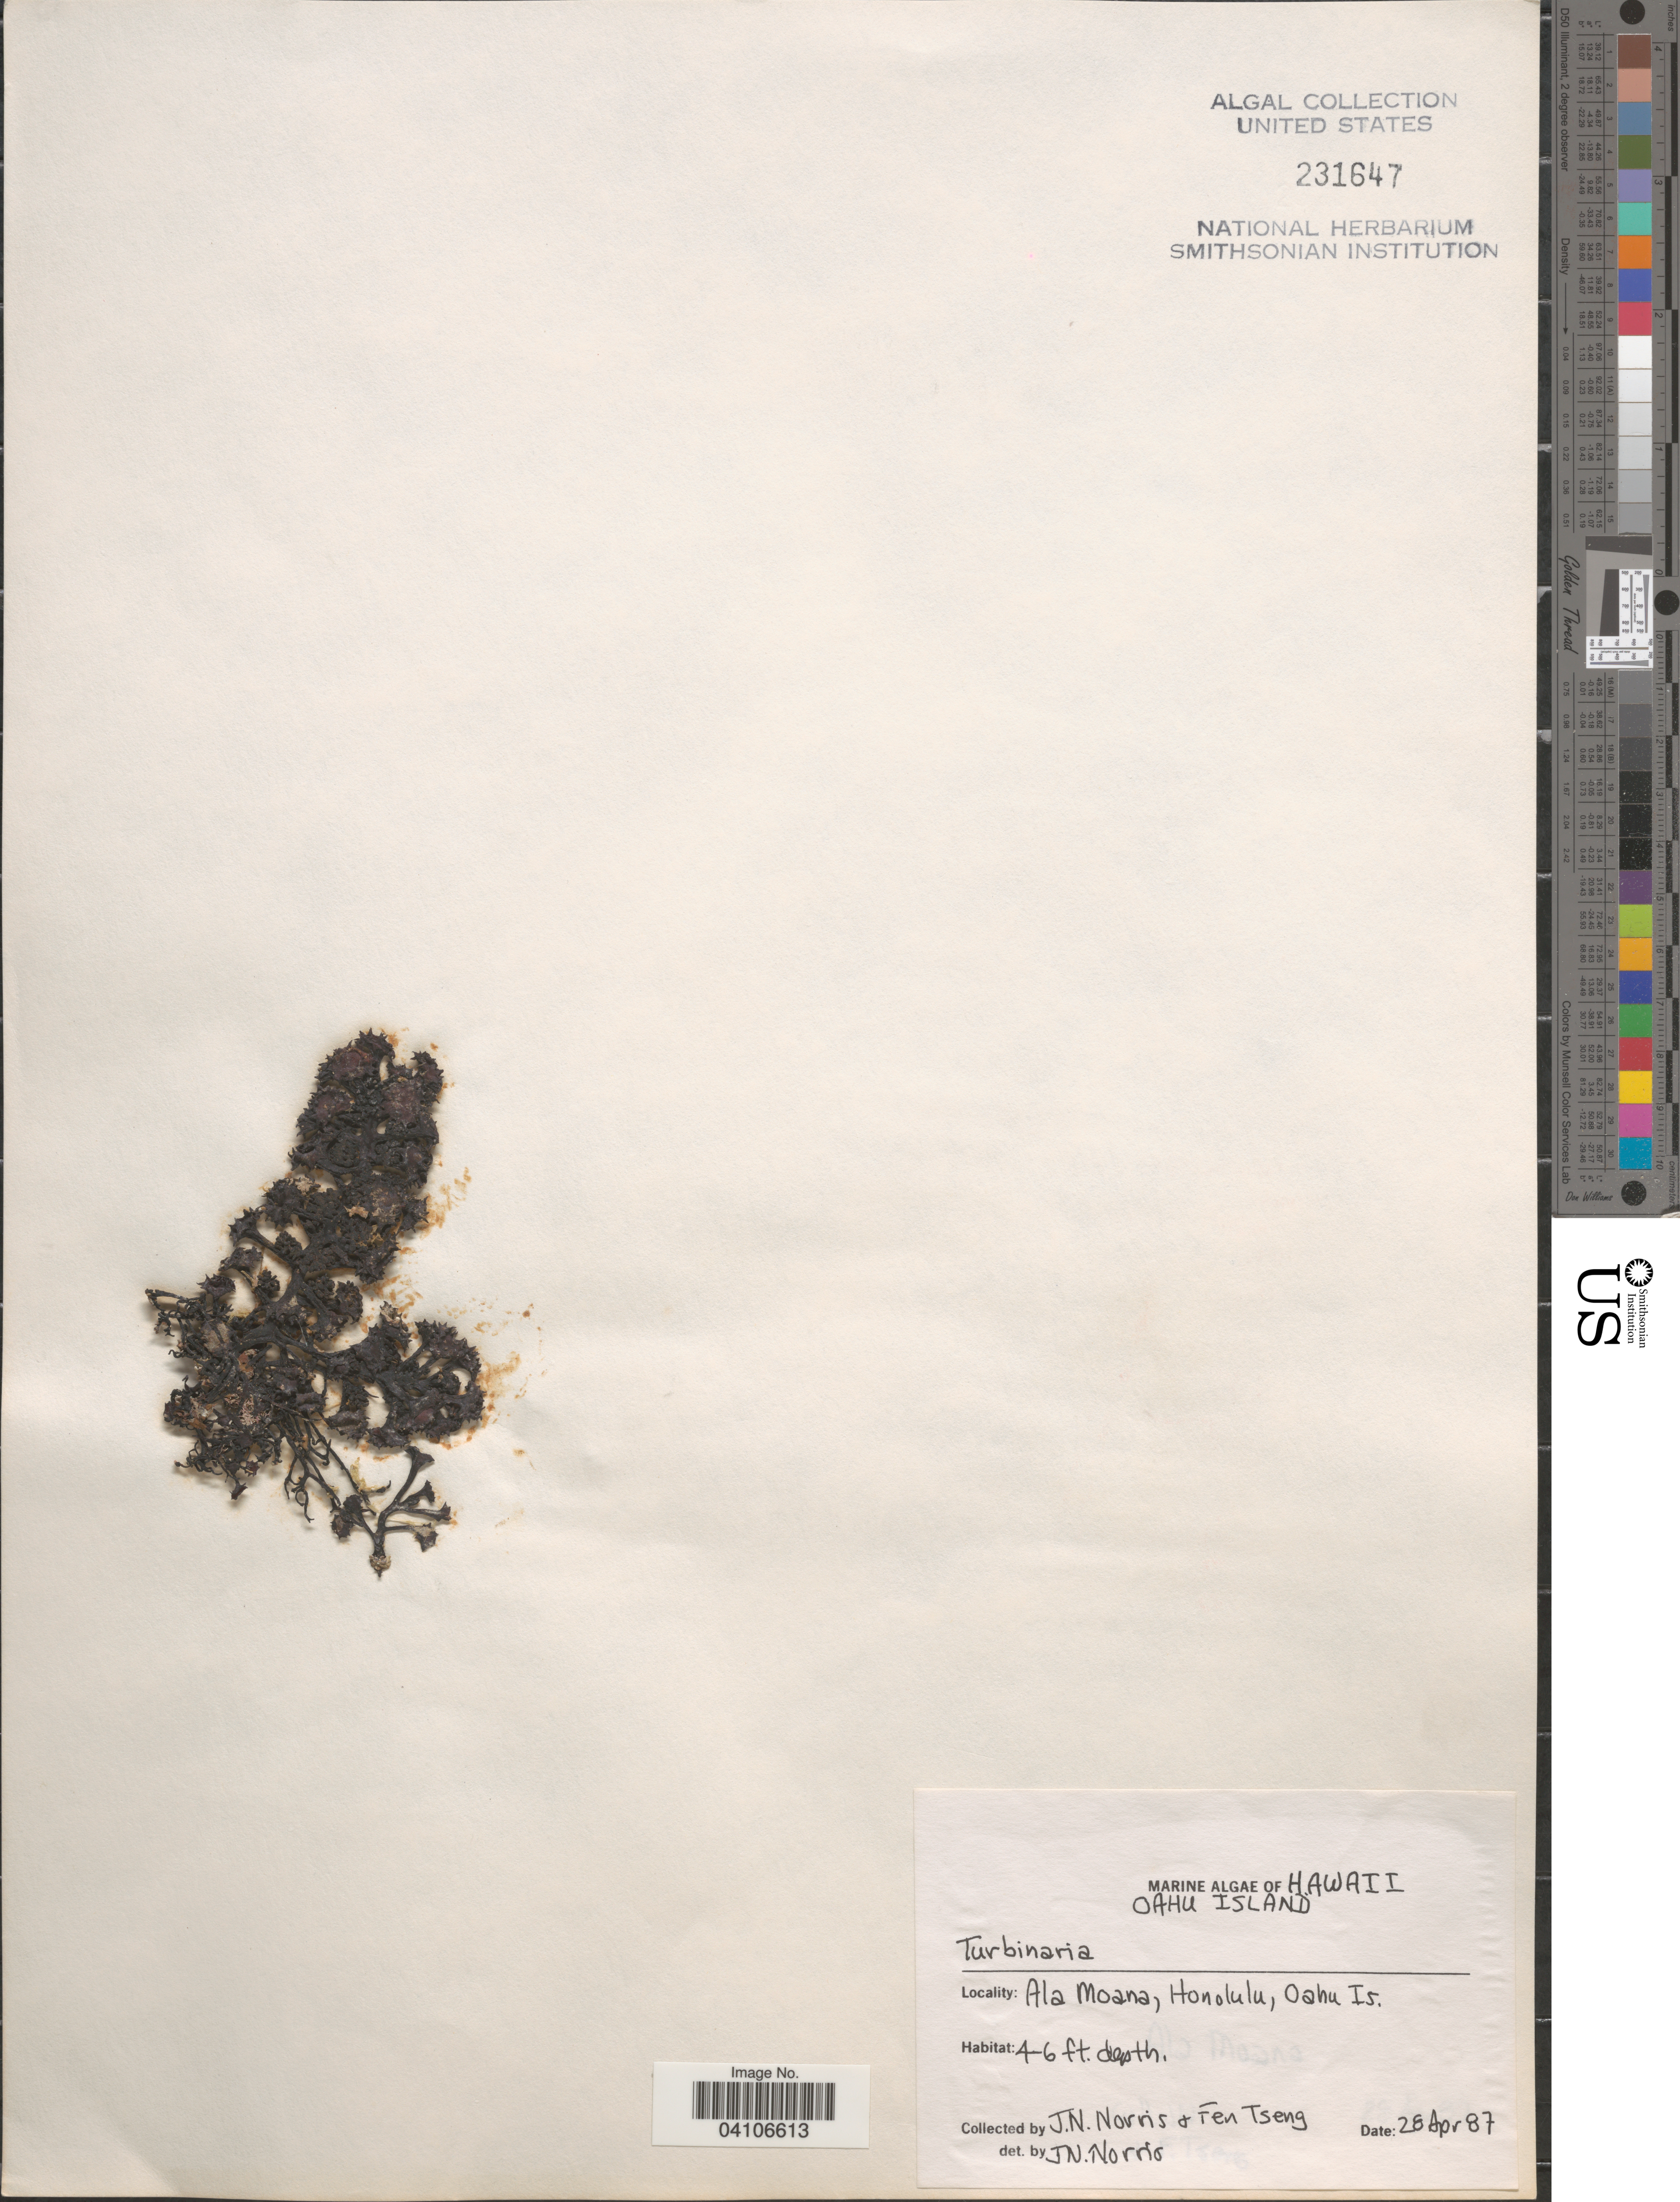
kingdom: Chromista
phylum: Ochrophyta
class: Phaeophyceae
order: Fucales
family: Sargassaceae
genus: Turbinaria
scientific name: Turbinaria sp.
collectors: J. Norris & F. Tseng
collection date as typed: Transcribed d/m/y: 28/4/87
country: United States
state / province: Hawaii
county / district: Honolulu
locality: Oahu Island. Ala Moana, Honolulu.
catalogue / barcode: US 231647